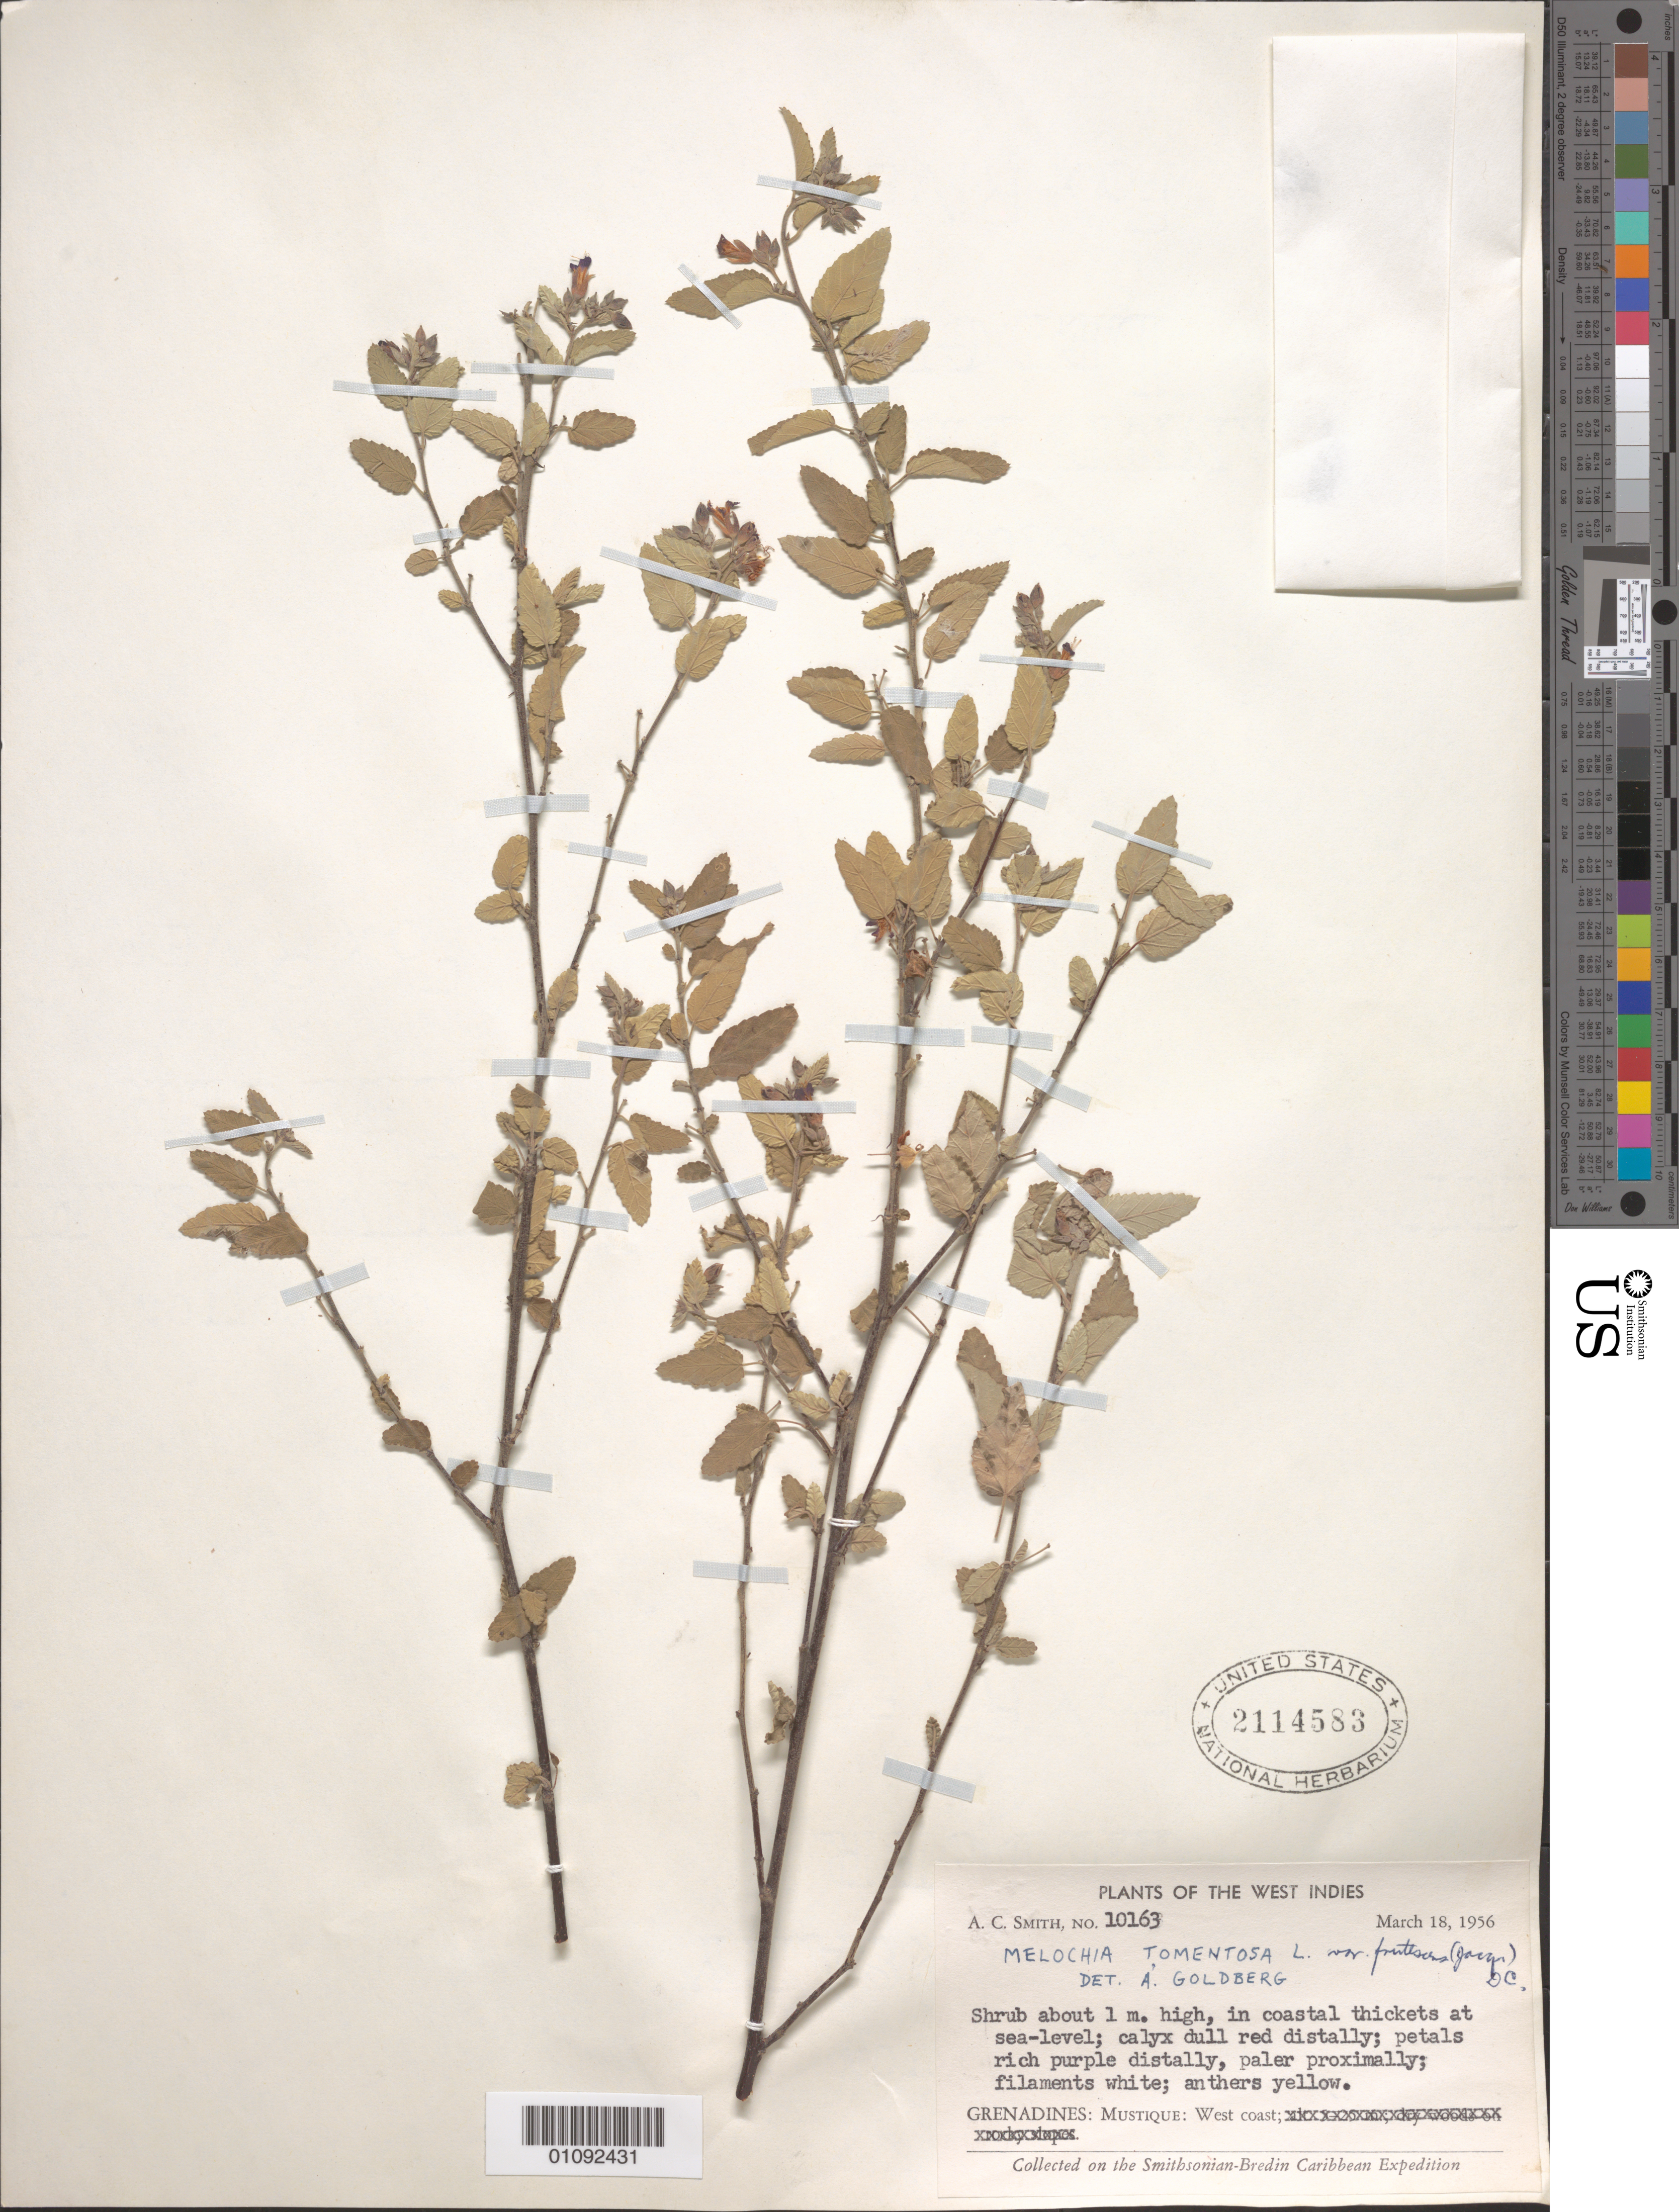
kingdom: Plantae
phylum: Tracheophyta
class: Magnoliopsida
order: Malvales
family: Malvaceae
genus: Melochia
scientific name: Melochia tomentosa var. frutescens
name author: DC.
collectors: A. C. Smith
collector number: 10163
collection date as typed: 18 Mar 1956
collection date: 1956-03-18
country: St. Vincent - Grenadines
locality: Mustique: west coast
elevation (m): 0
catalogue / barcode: US 2114583